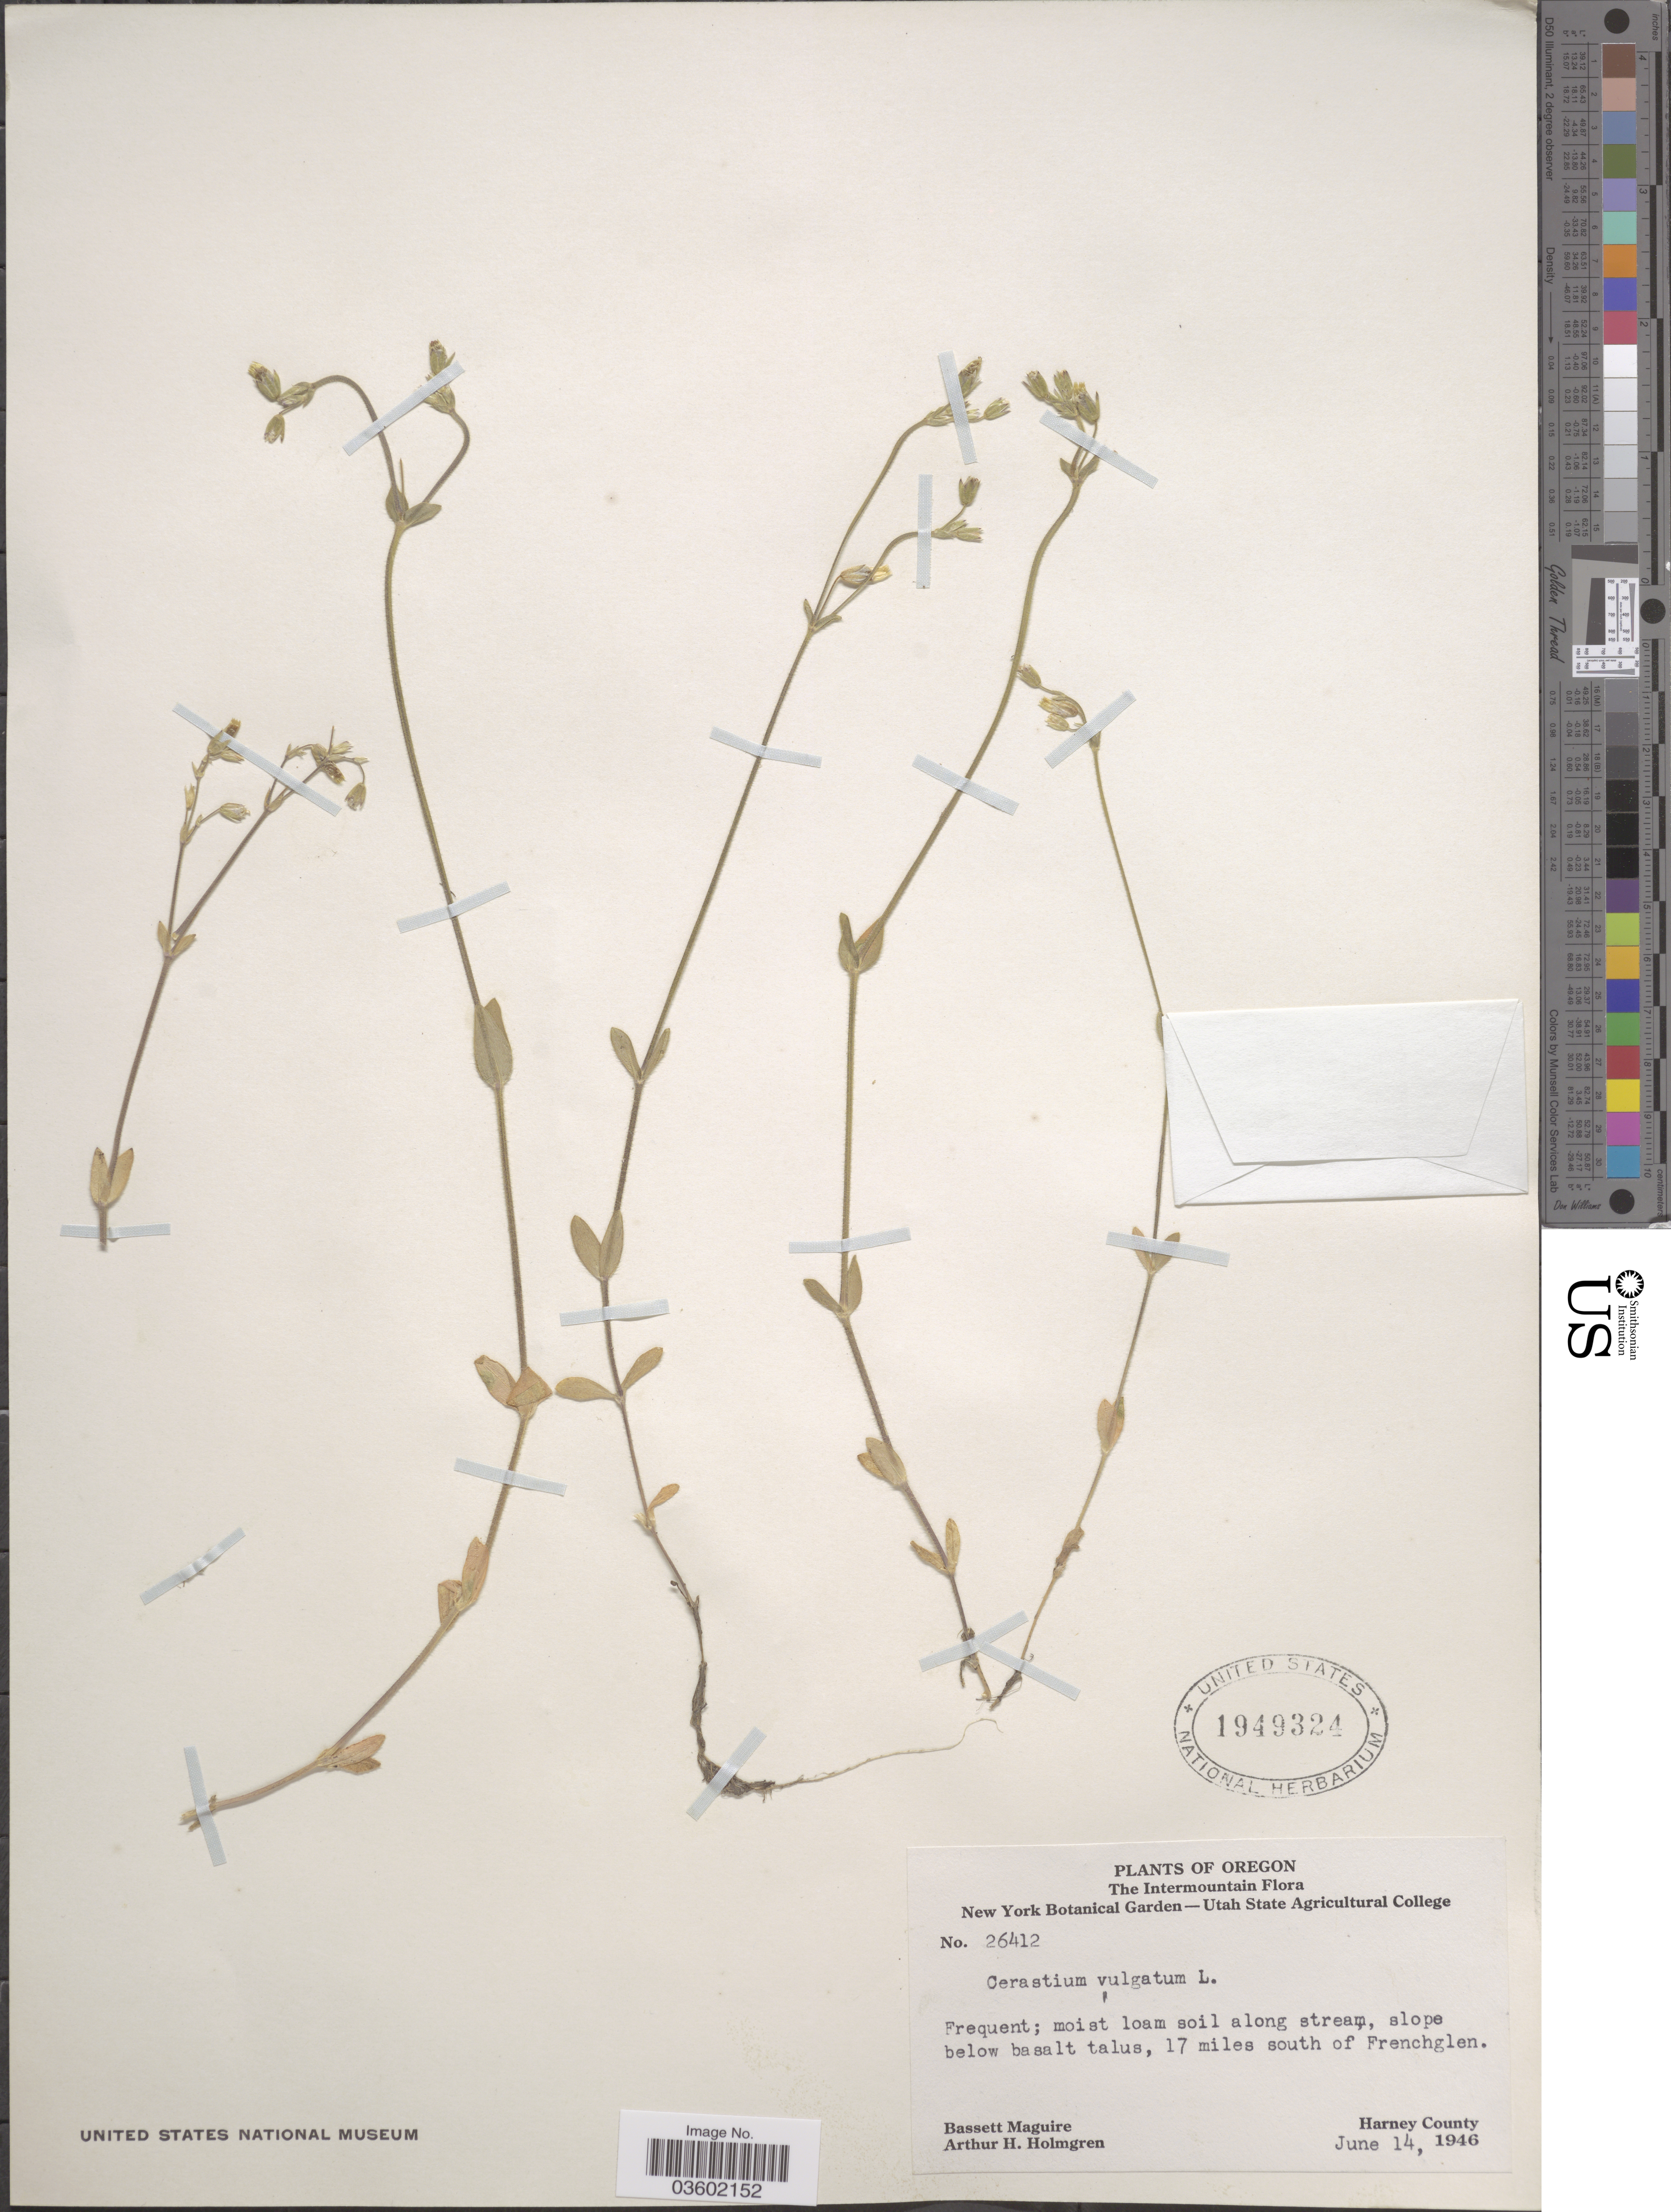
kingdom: Plantae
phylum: Tracheophyta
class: Magnoliopsida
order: Caryophyllales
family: Caryophyllaceae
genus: Cerastium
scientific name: Cerastium vulgatum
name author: L.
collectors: B. Maguire & A. H. Holmgren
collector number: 26412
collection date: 1946-06-14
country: United States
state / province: Oregon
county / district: Harney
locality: Intermountain. Slope below basalt talus, 17 miles south of Frenchglen. Harney County.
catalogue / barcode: US 1949324